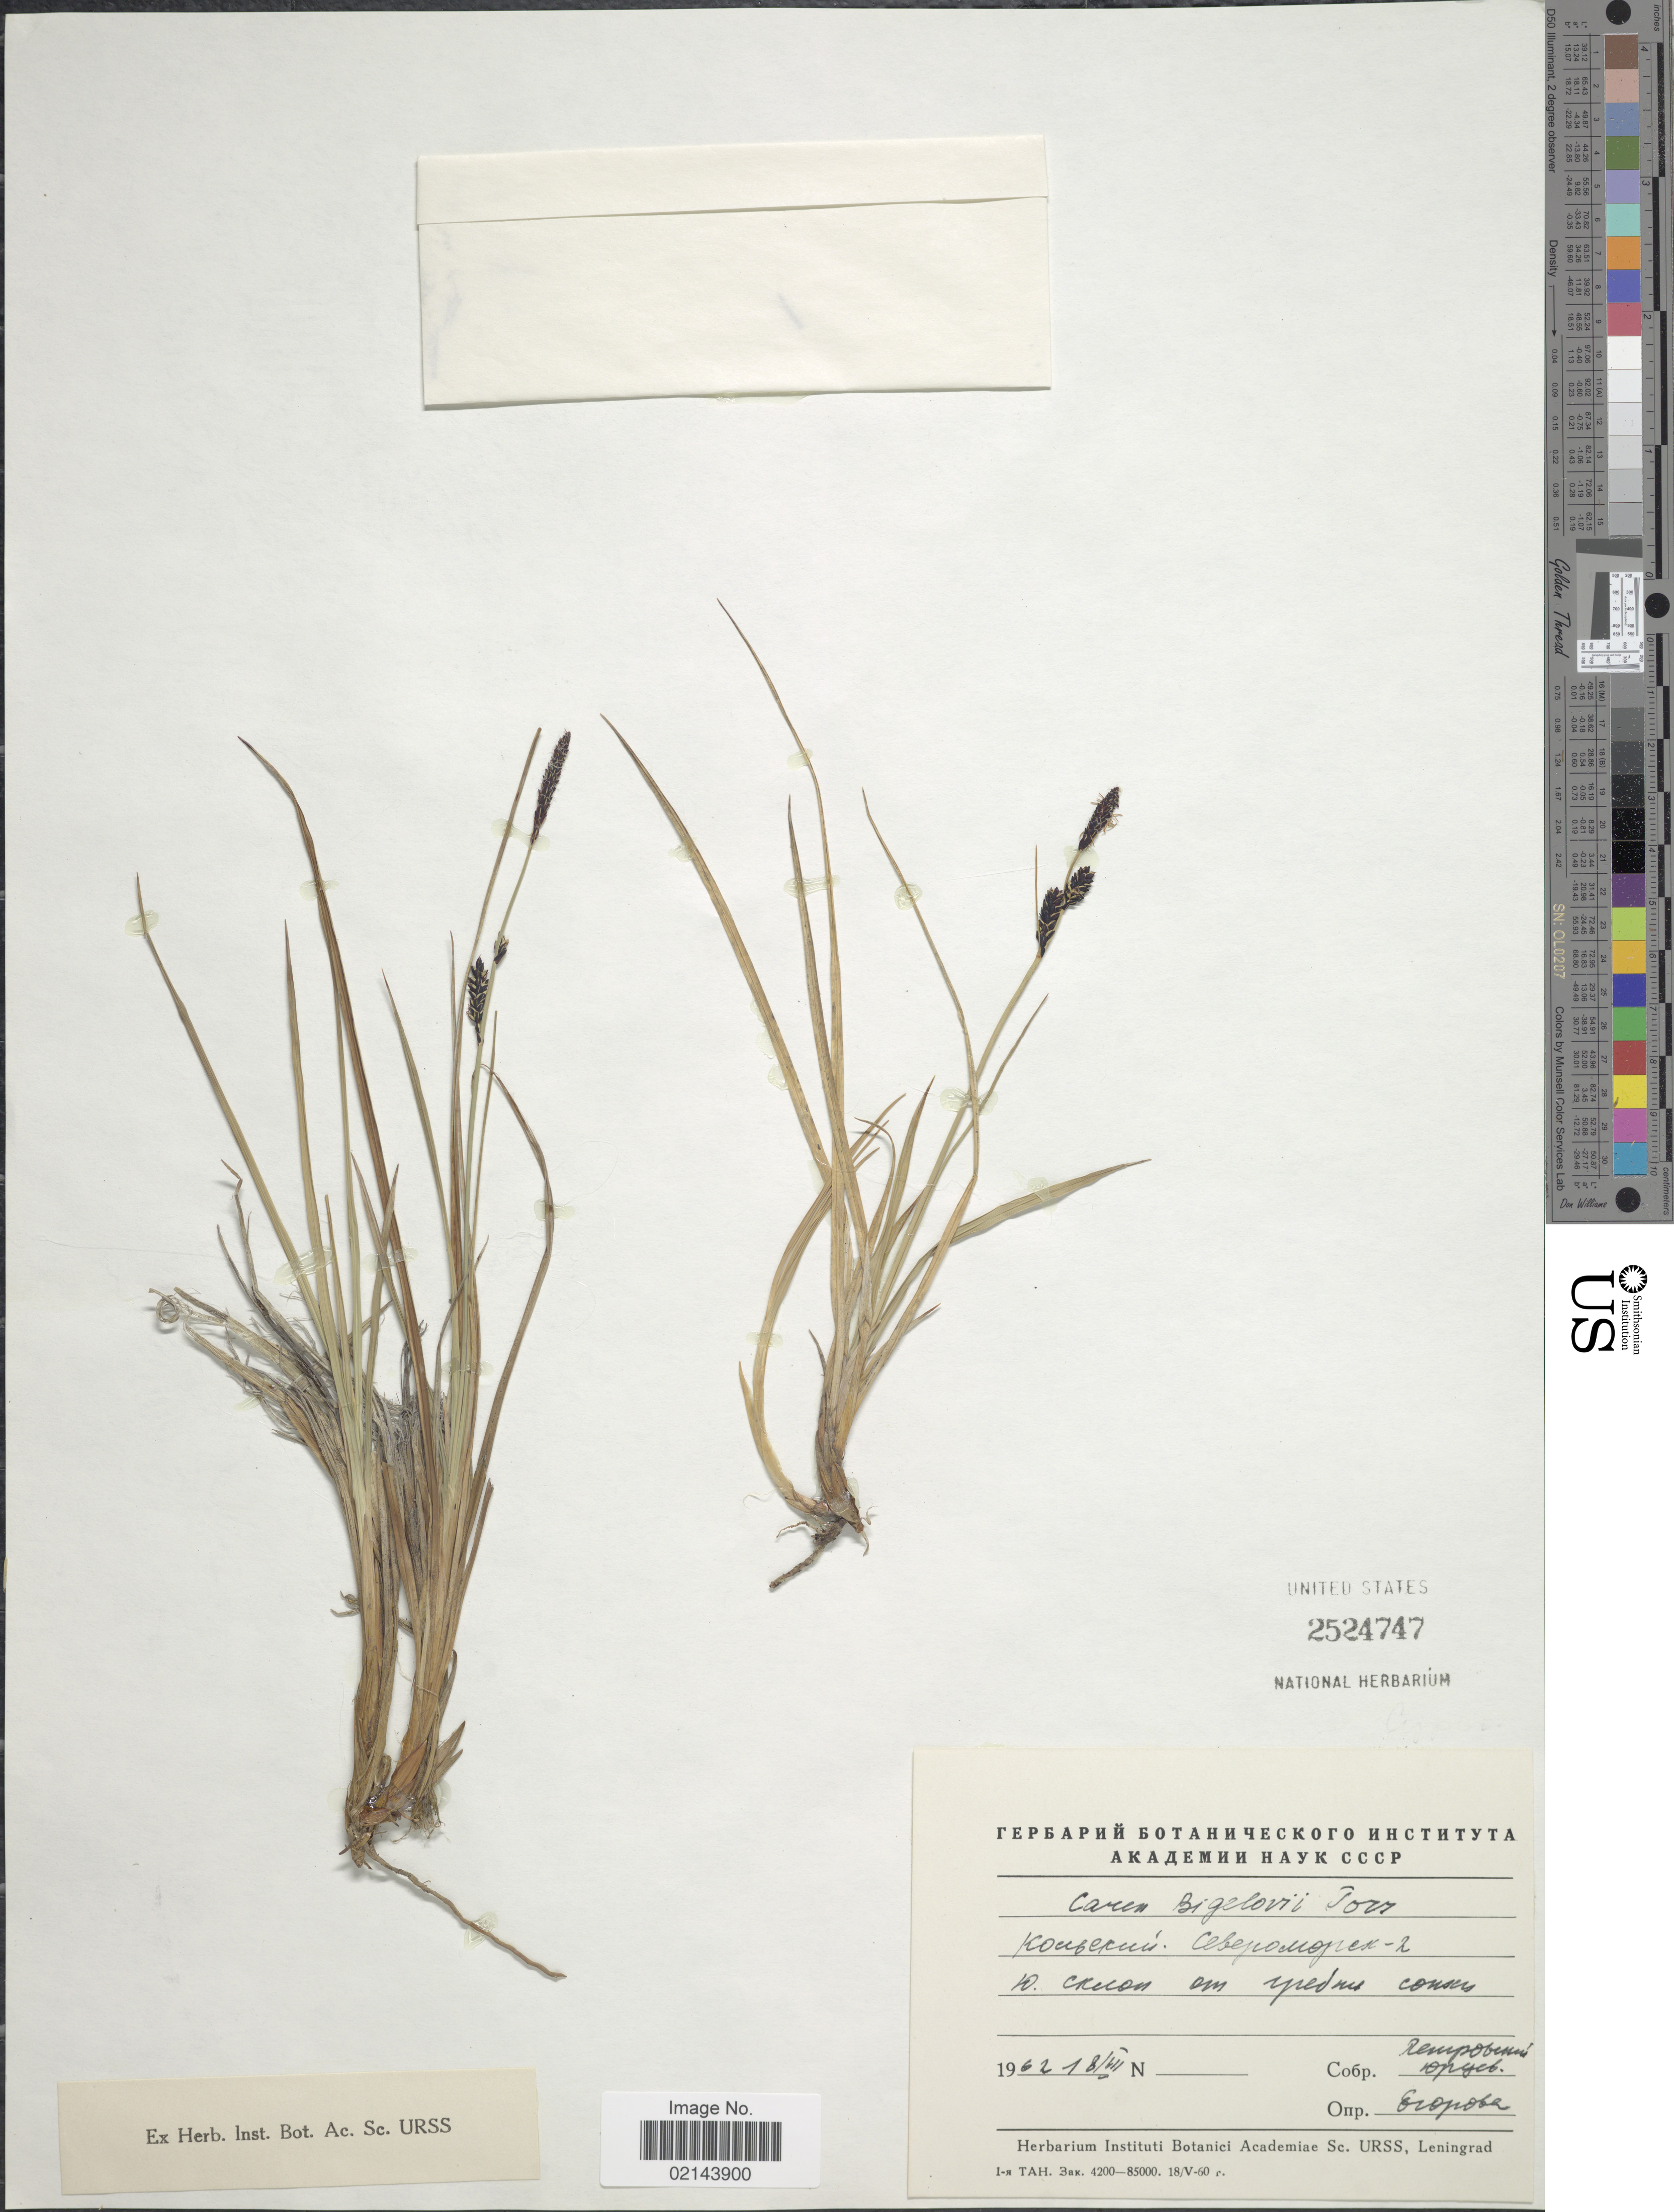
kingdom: Plantae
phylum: Tracheophyta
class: Liliopsida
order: Poales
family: Cyperaceae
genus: Carex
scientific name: Carex bigelowii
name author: Torr. ex Schwein.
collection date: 1962-07-18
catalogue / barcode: US 2524747